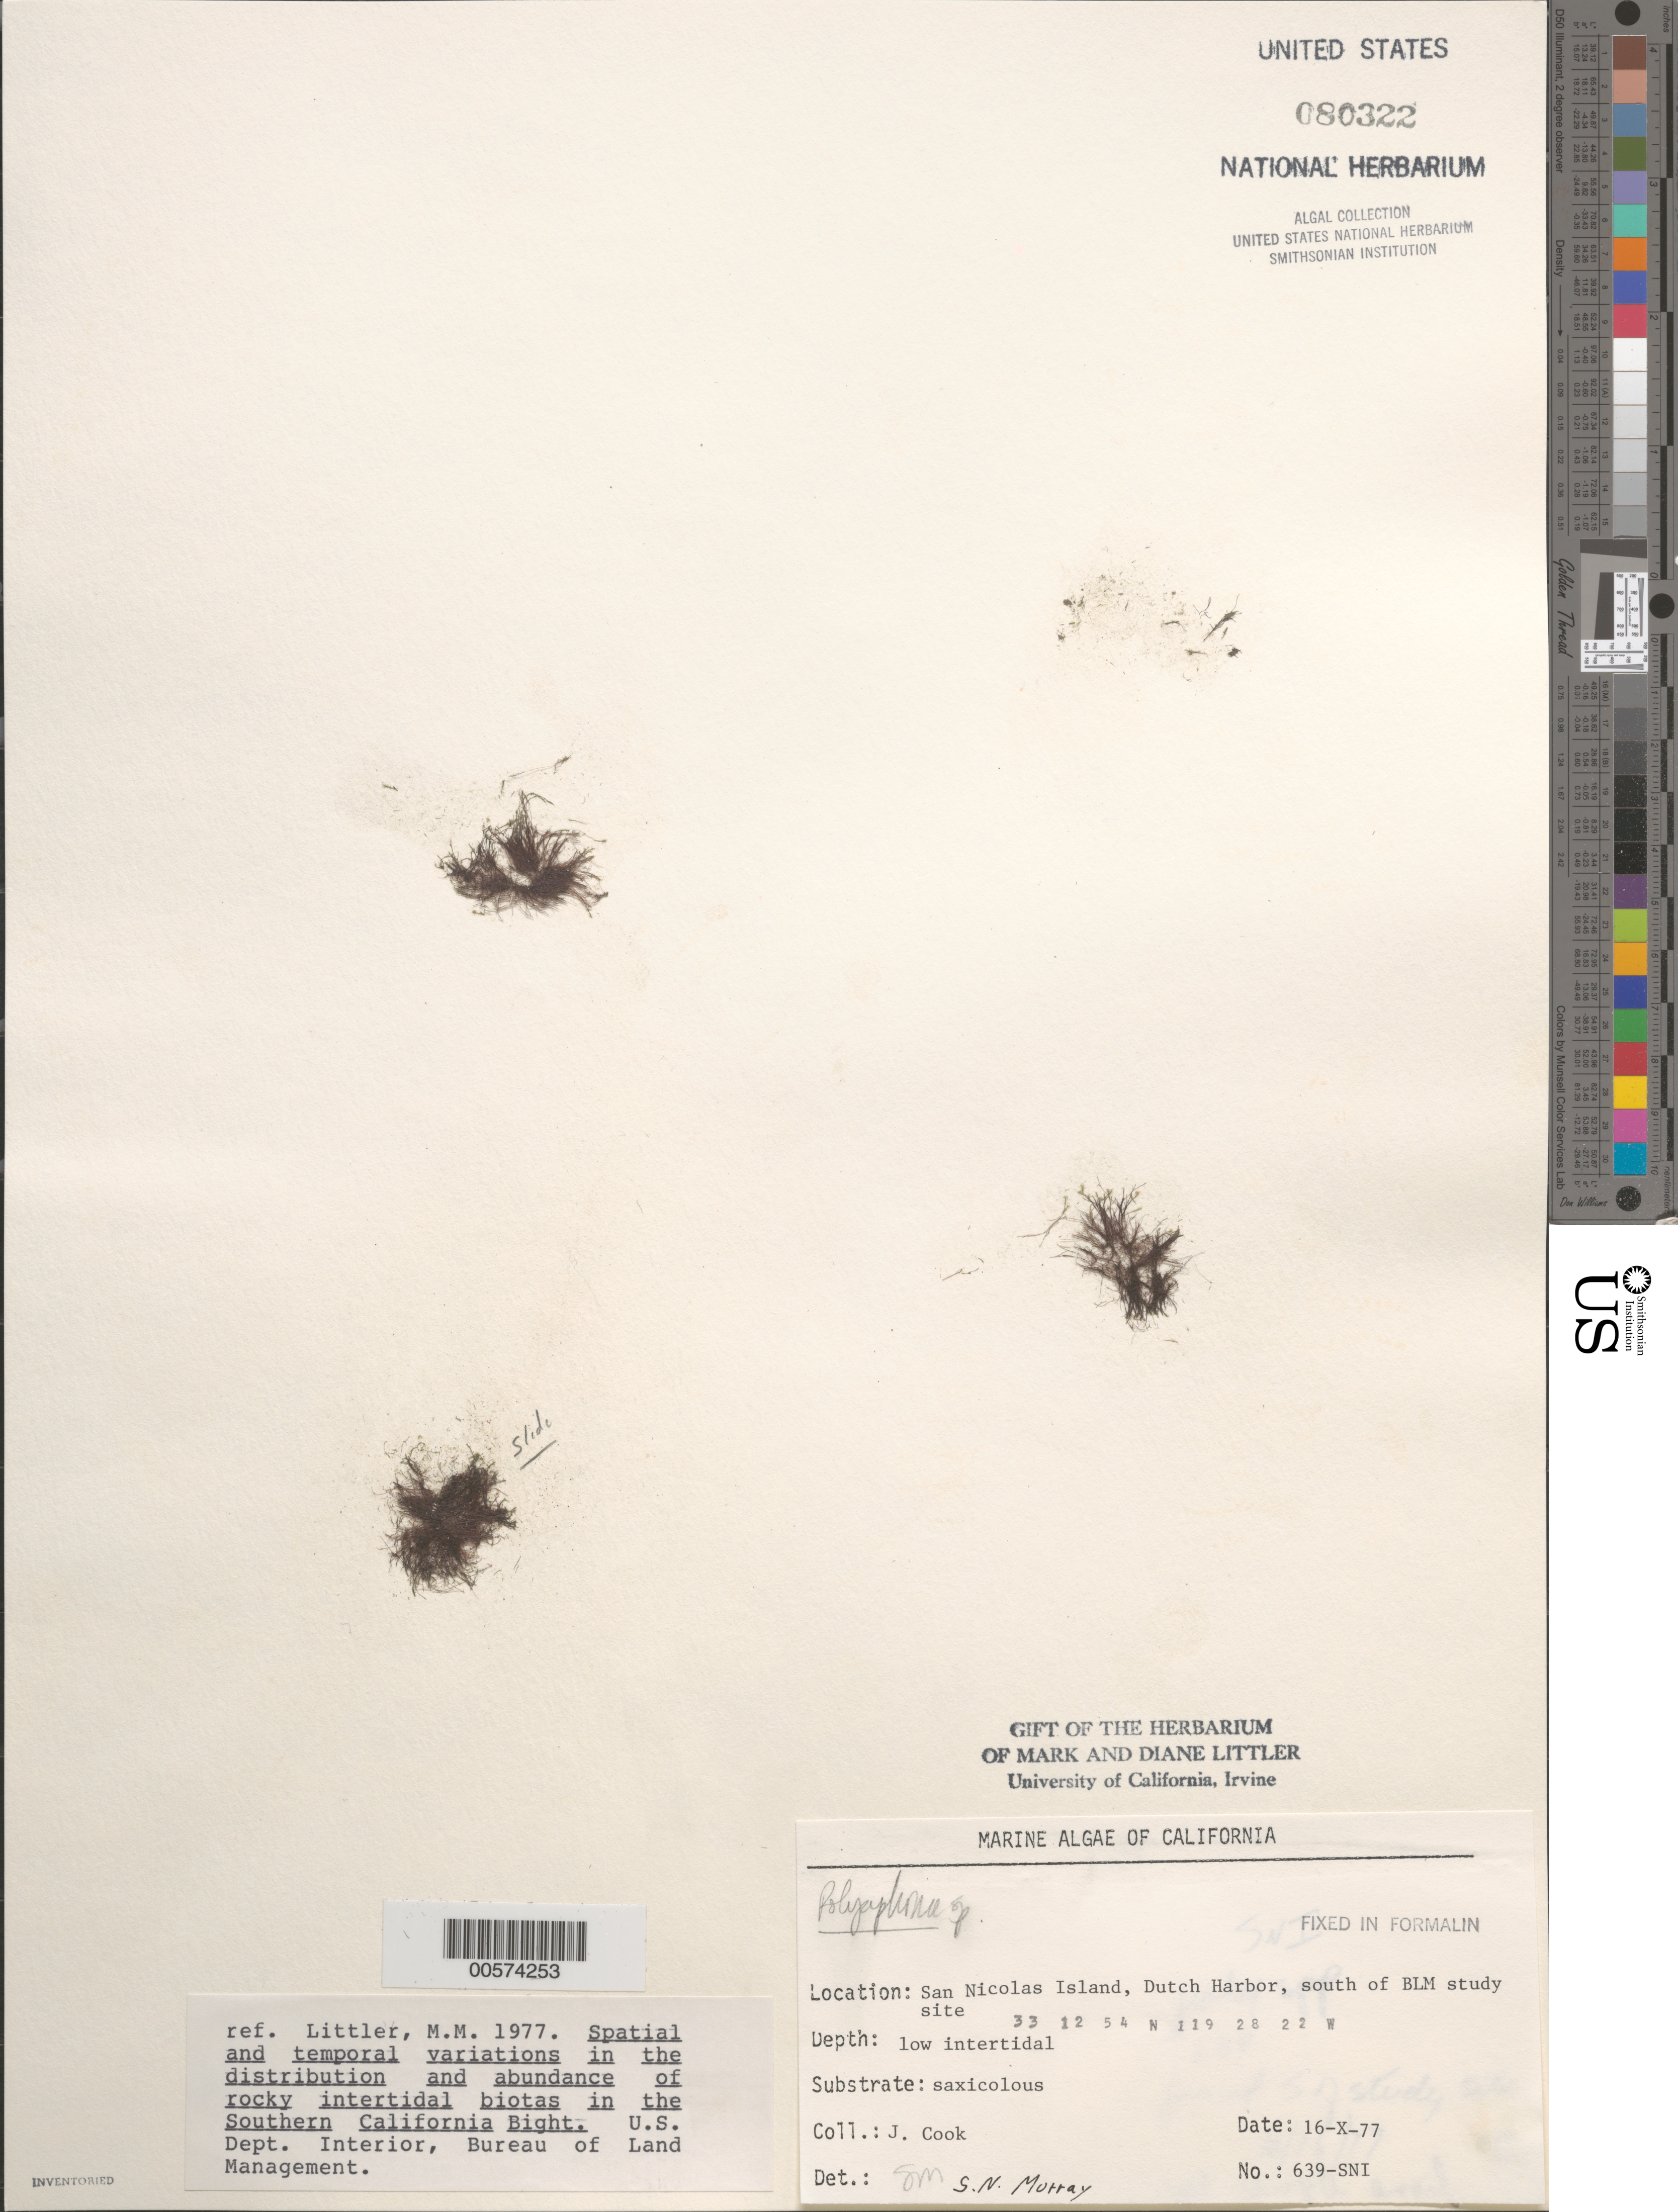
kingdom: Plantae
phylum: Rhodophyta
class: Florideophyceae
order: Ceramiales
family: Rhodomelaceae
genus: Polysiphonia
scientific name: Polysiphonia sp.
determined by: Murray, S. N.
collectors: J. Cook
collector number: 639-sni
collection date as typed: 16 Oct 1977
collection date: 1977-10-16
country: United States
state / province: California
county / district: Ventura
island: San Nicolas Island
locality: Dutch Harbor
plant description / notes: BLM-SOCALBIGHT Rocky Intertidal Survey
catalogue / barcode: US 80322